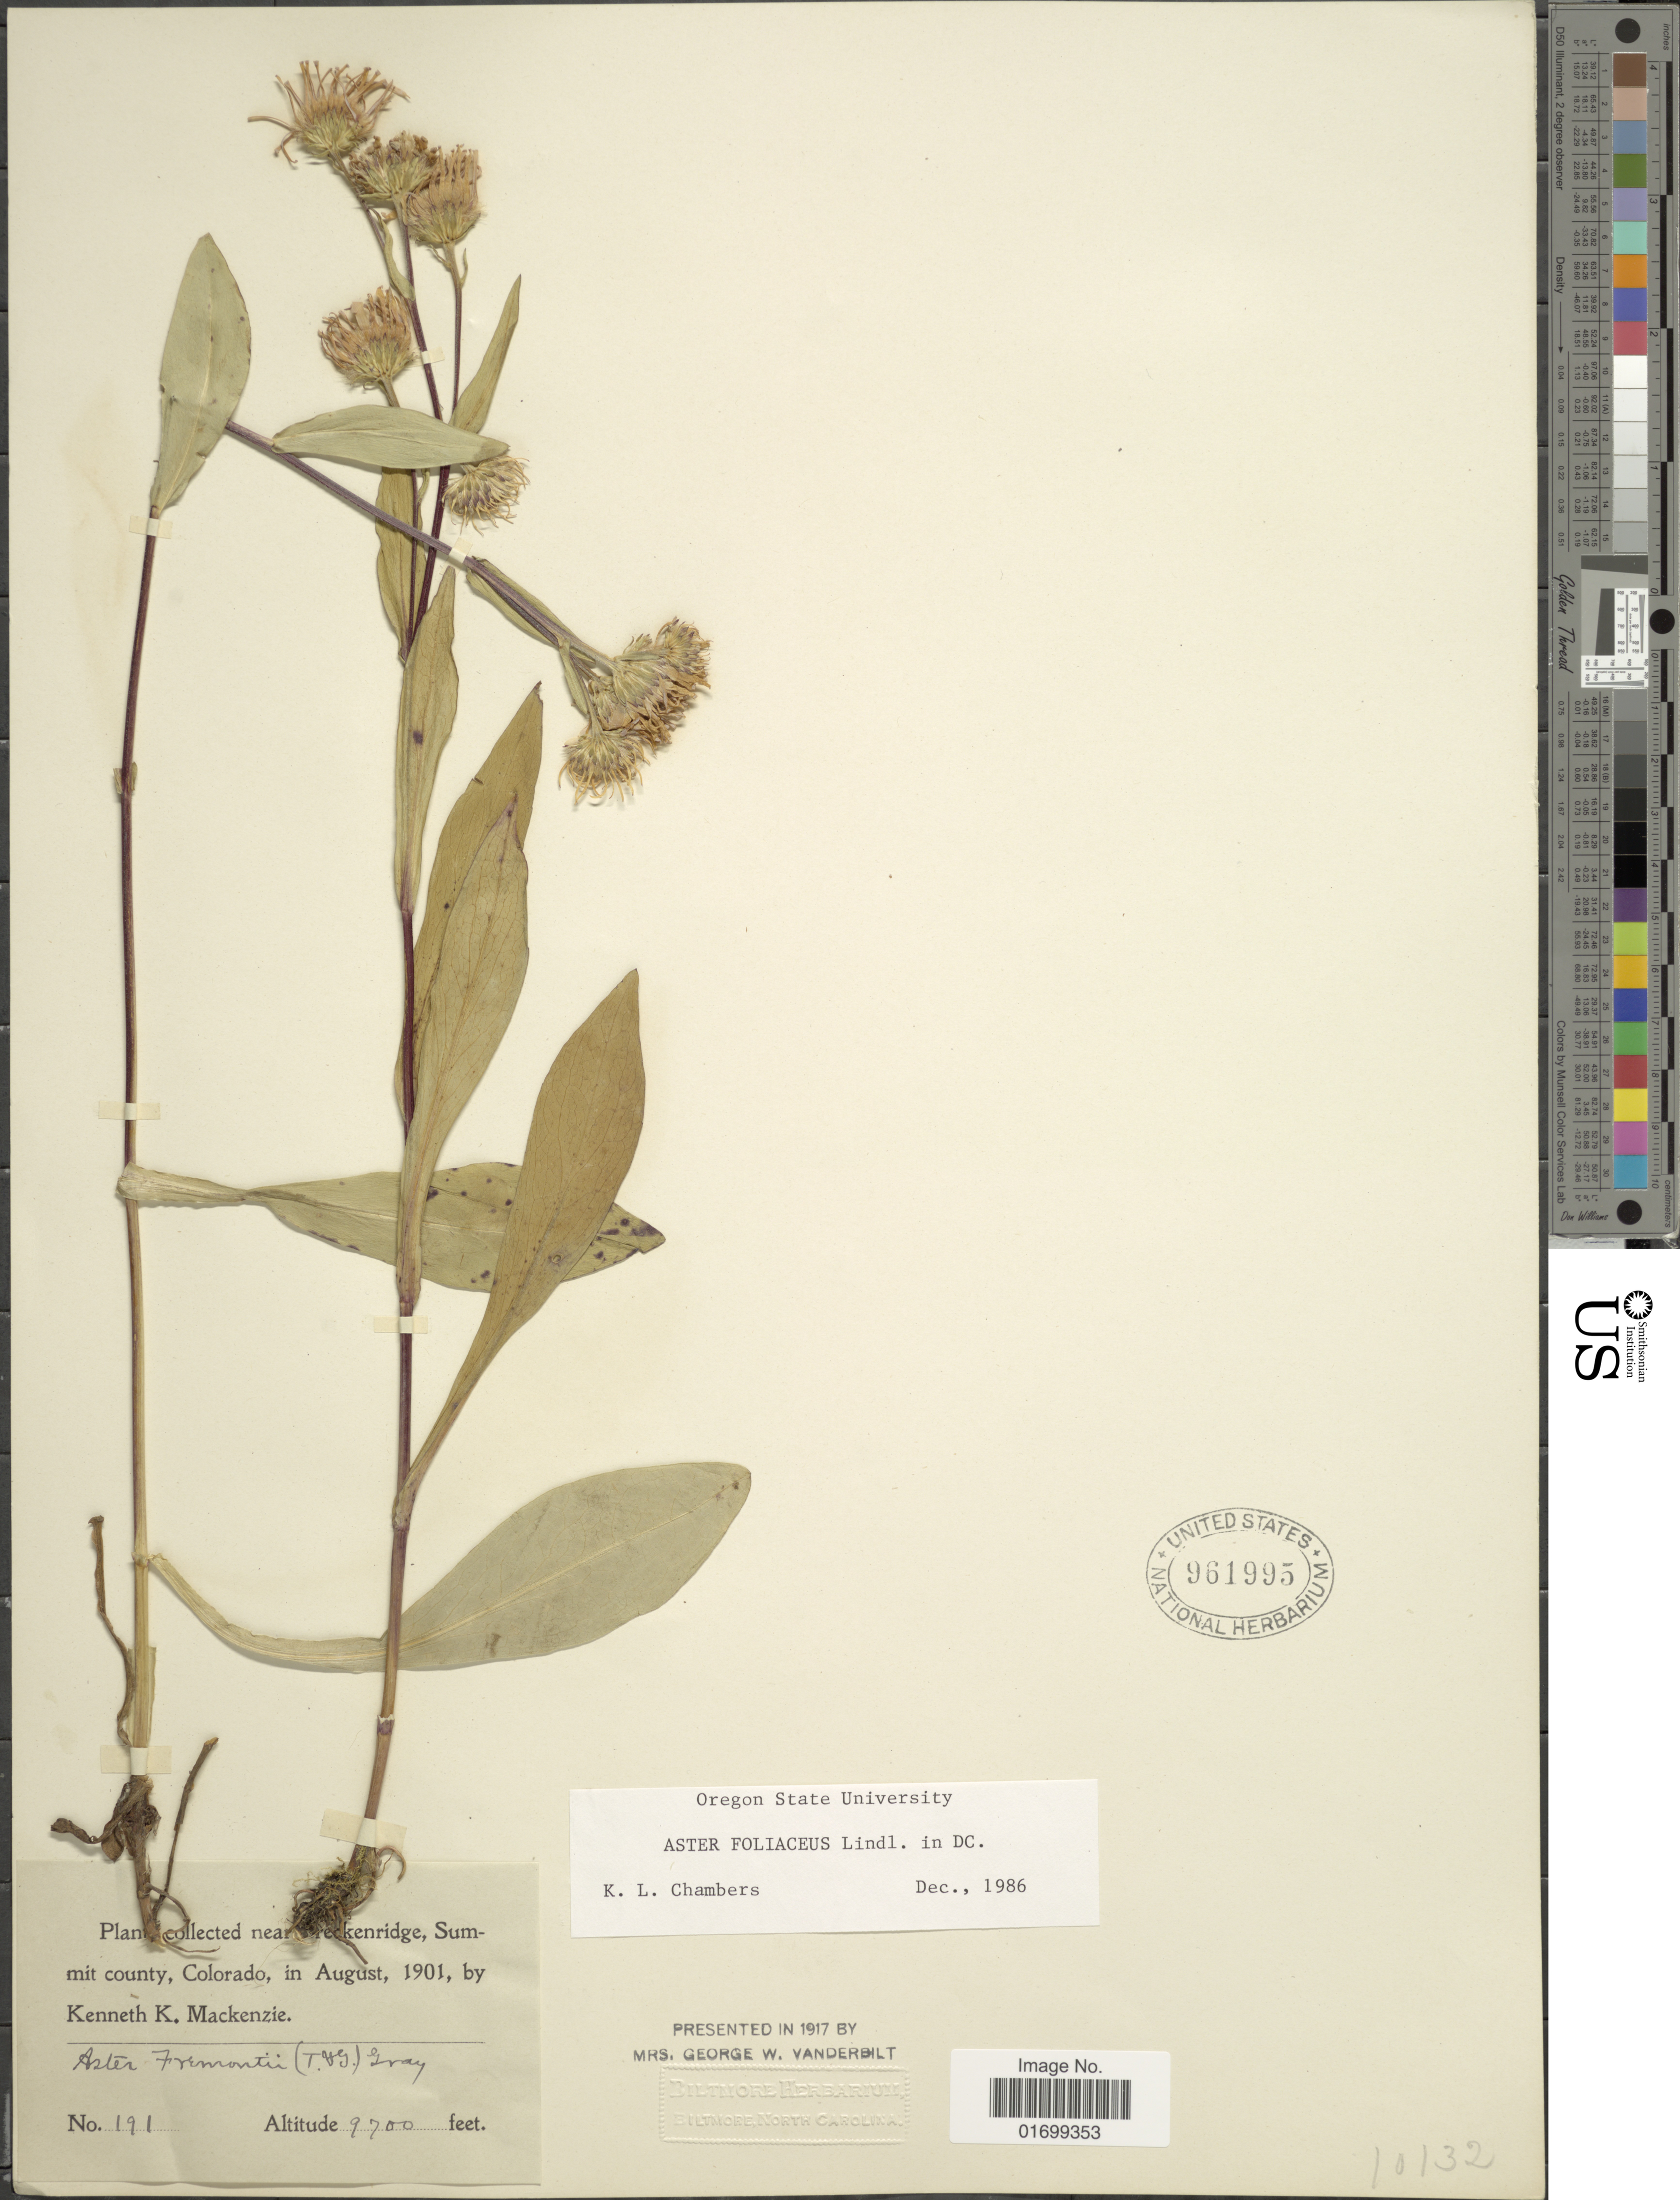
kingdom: Plantae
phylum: Tracheophyta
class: Magnoliopsida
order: Asterales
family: Asteraceae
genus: Symphyotrichum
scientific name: Symphyotrichum foliaceum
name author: (Lindl. ex DC.) G.L. Nesom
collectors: K. K. Mackenzie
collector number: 191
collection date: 1901-08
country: United States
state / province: Colorado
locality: Near Breckenridge, Summit county.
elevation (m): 2957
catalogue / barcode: US 961995